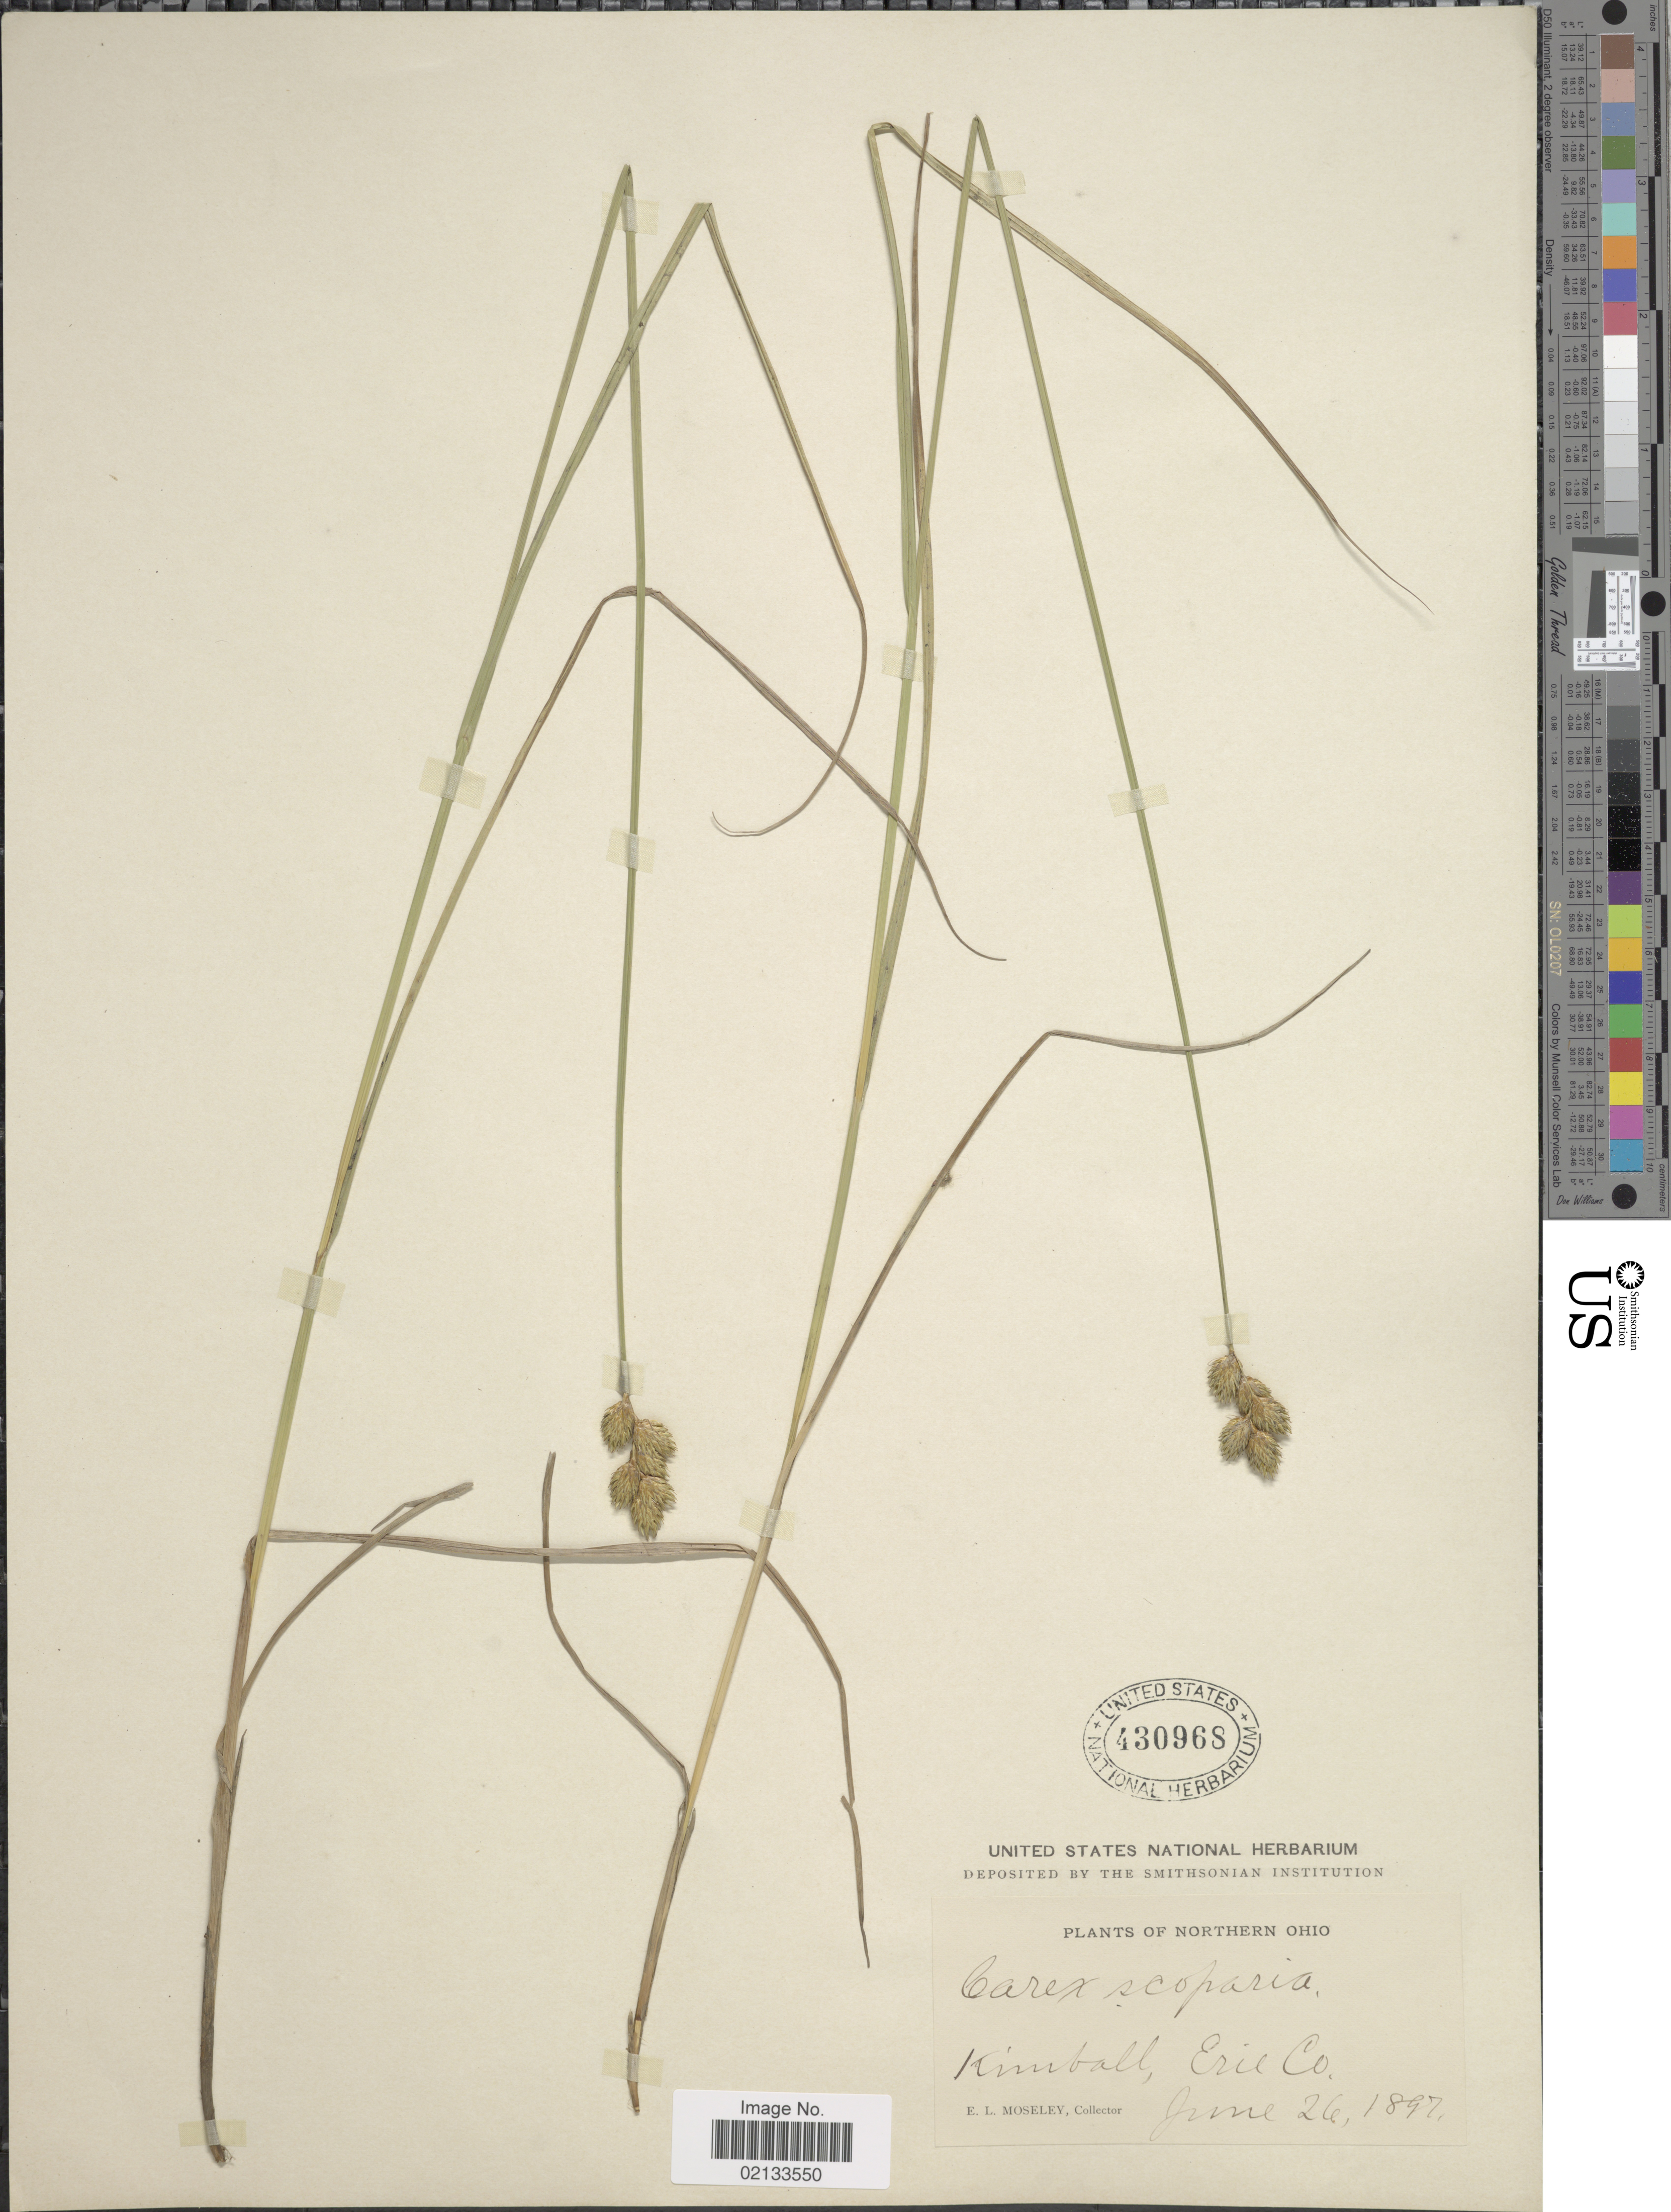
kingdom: Plantae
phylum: Tracheophyta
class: Liliopsida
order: Poales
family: Cyperaceae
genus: Carex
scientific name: Carex scoparia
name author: Schkuhr ex Willd.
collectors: E. Moseley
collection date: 1897-06-26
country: United States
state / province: Ohio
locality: Northern Ohio, Kimball, Erie Co.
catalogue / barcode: US 430968